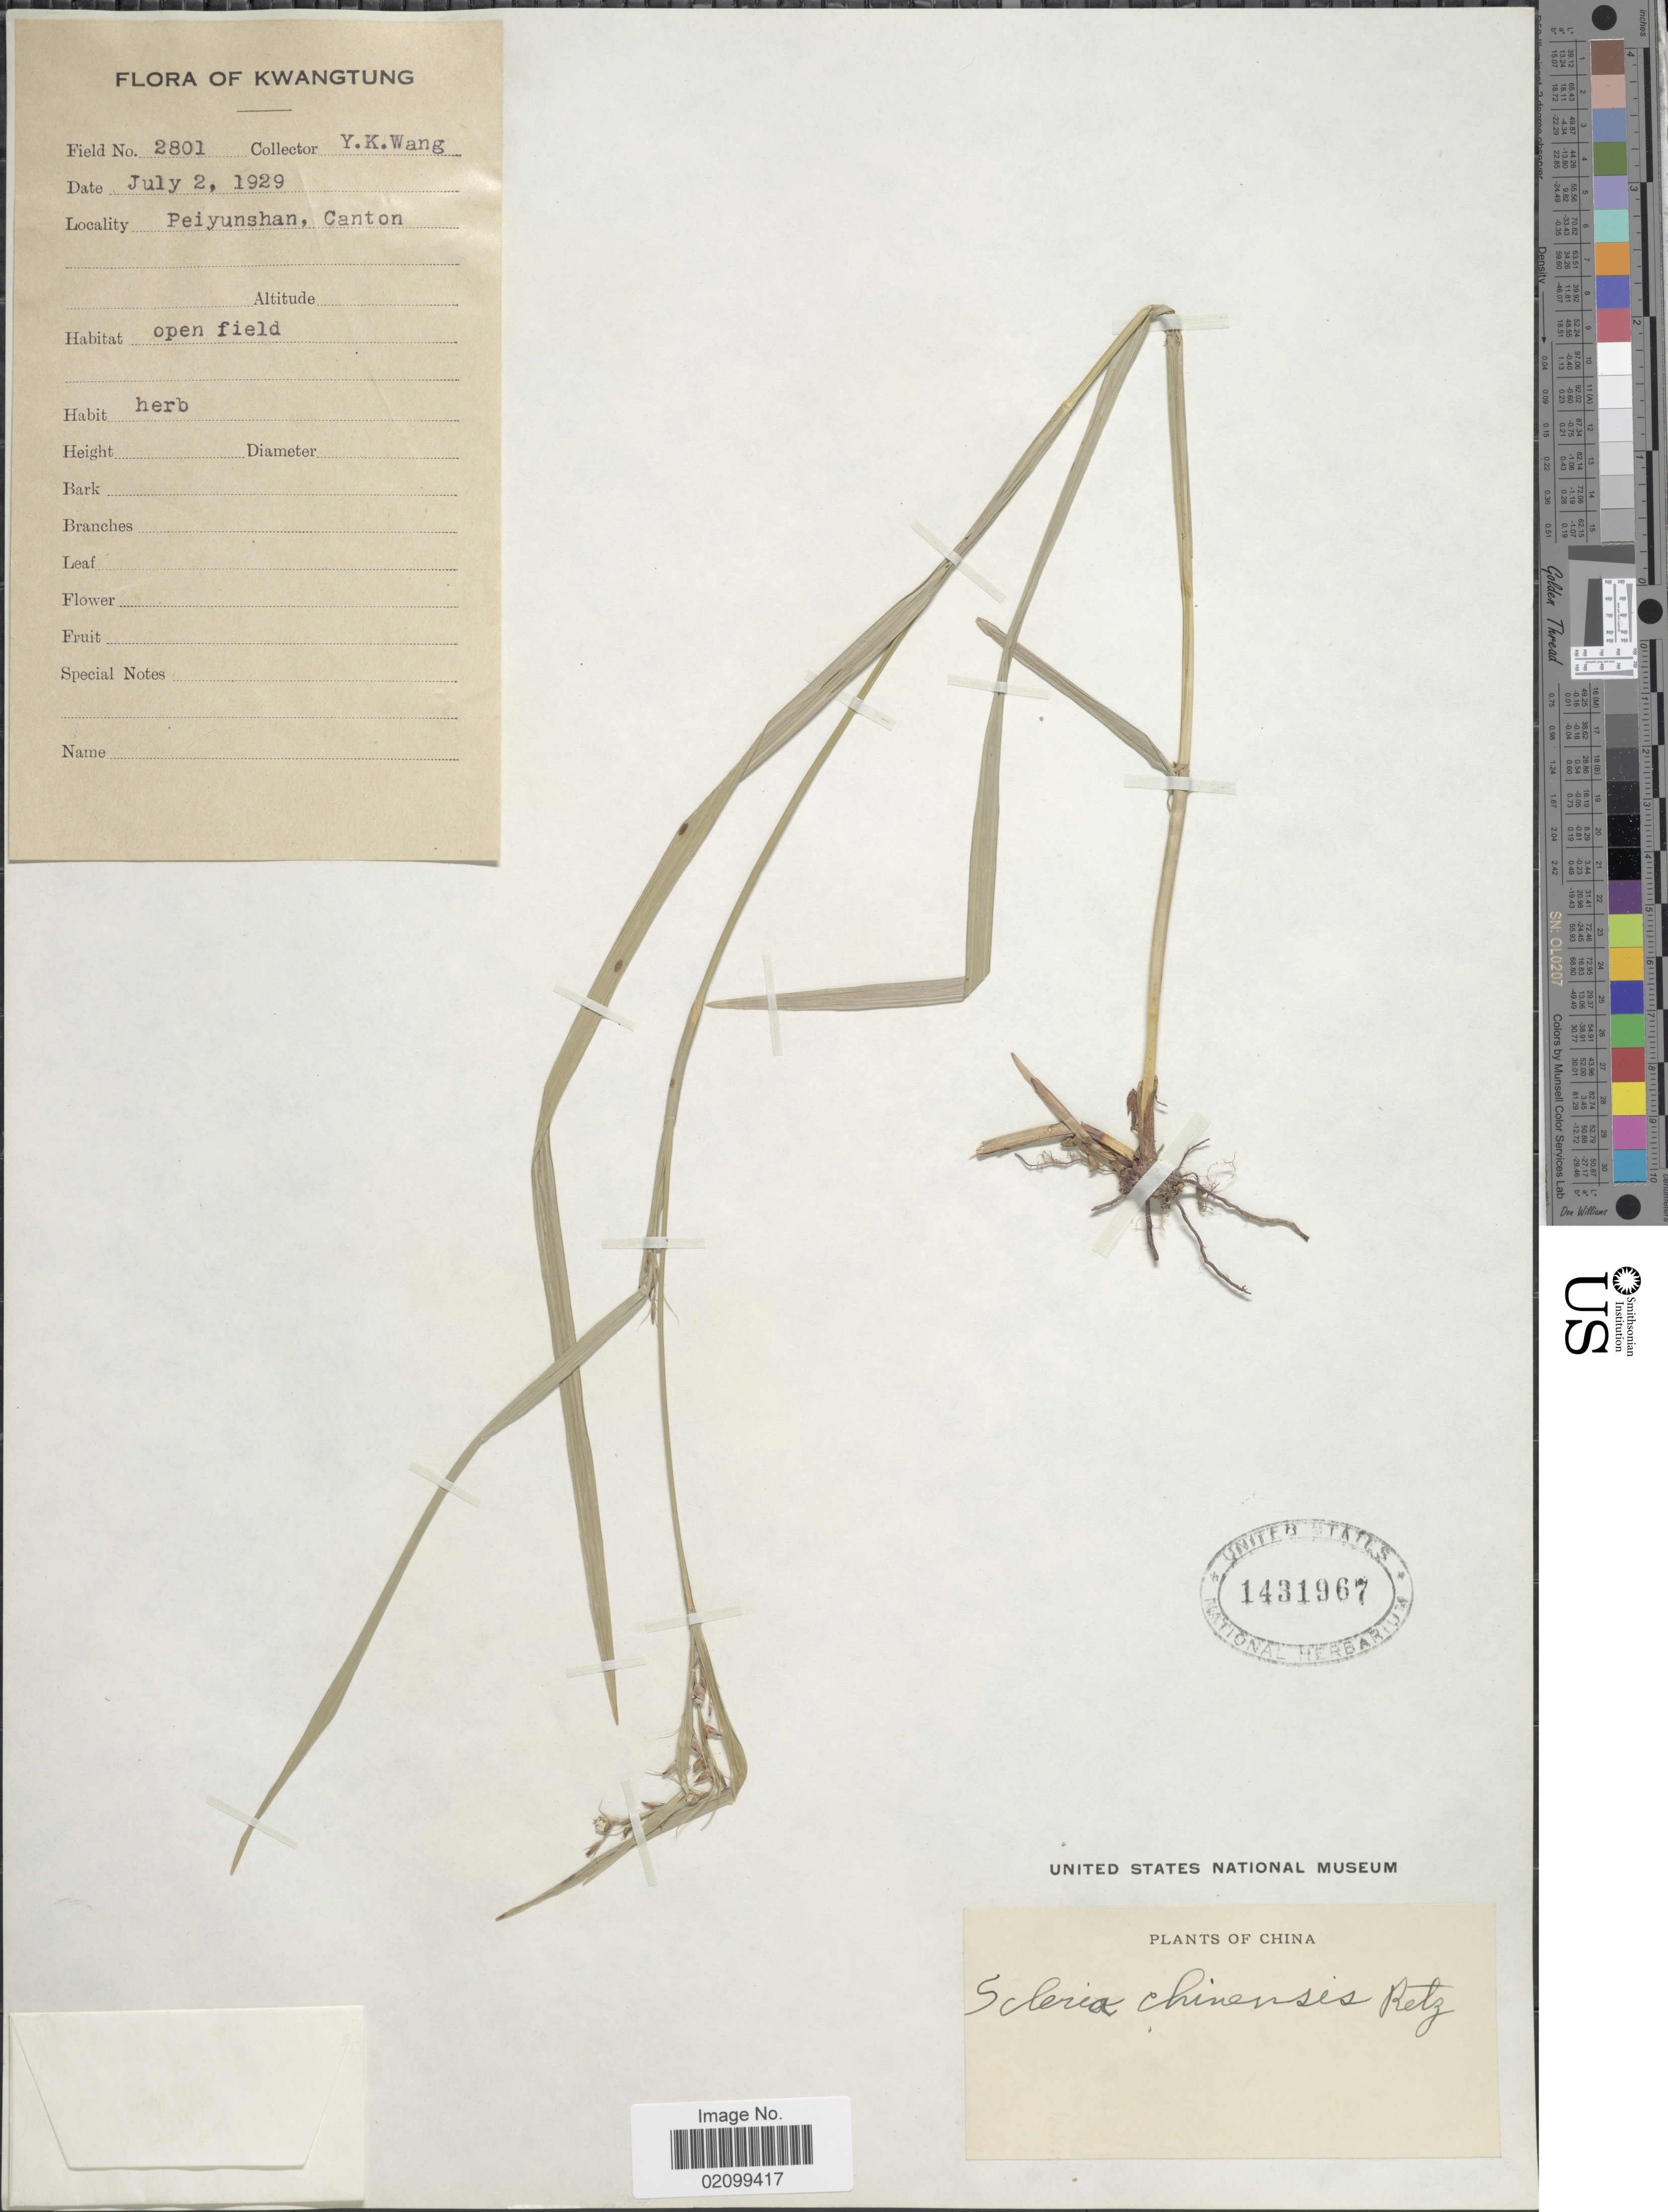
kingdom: Plantae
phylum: Tracheophyta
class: Liliopsida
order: Poales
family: Cyperaceae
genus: Scleria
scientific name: Scleria sp.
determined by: Strong, Mark T., (BOT), Smithsonian Institution - National Museum of Natural History (UNITED STATES)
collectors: Y. Wang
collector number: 2801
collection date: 1929-07-02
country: China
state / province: Guangdong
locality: Kwantung. Peiyunshan, Canton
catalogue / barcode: US 1431967